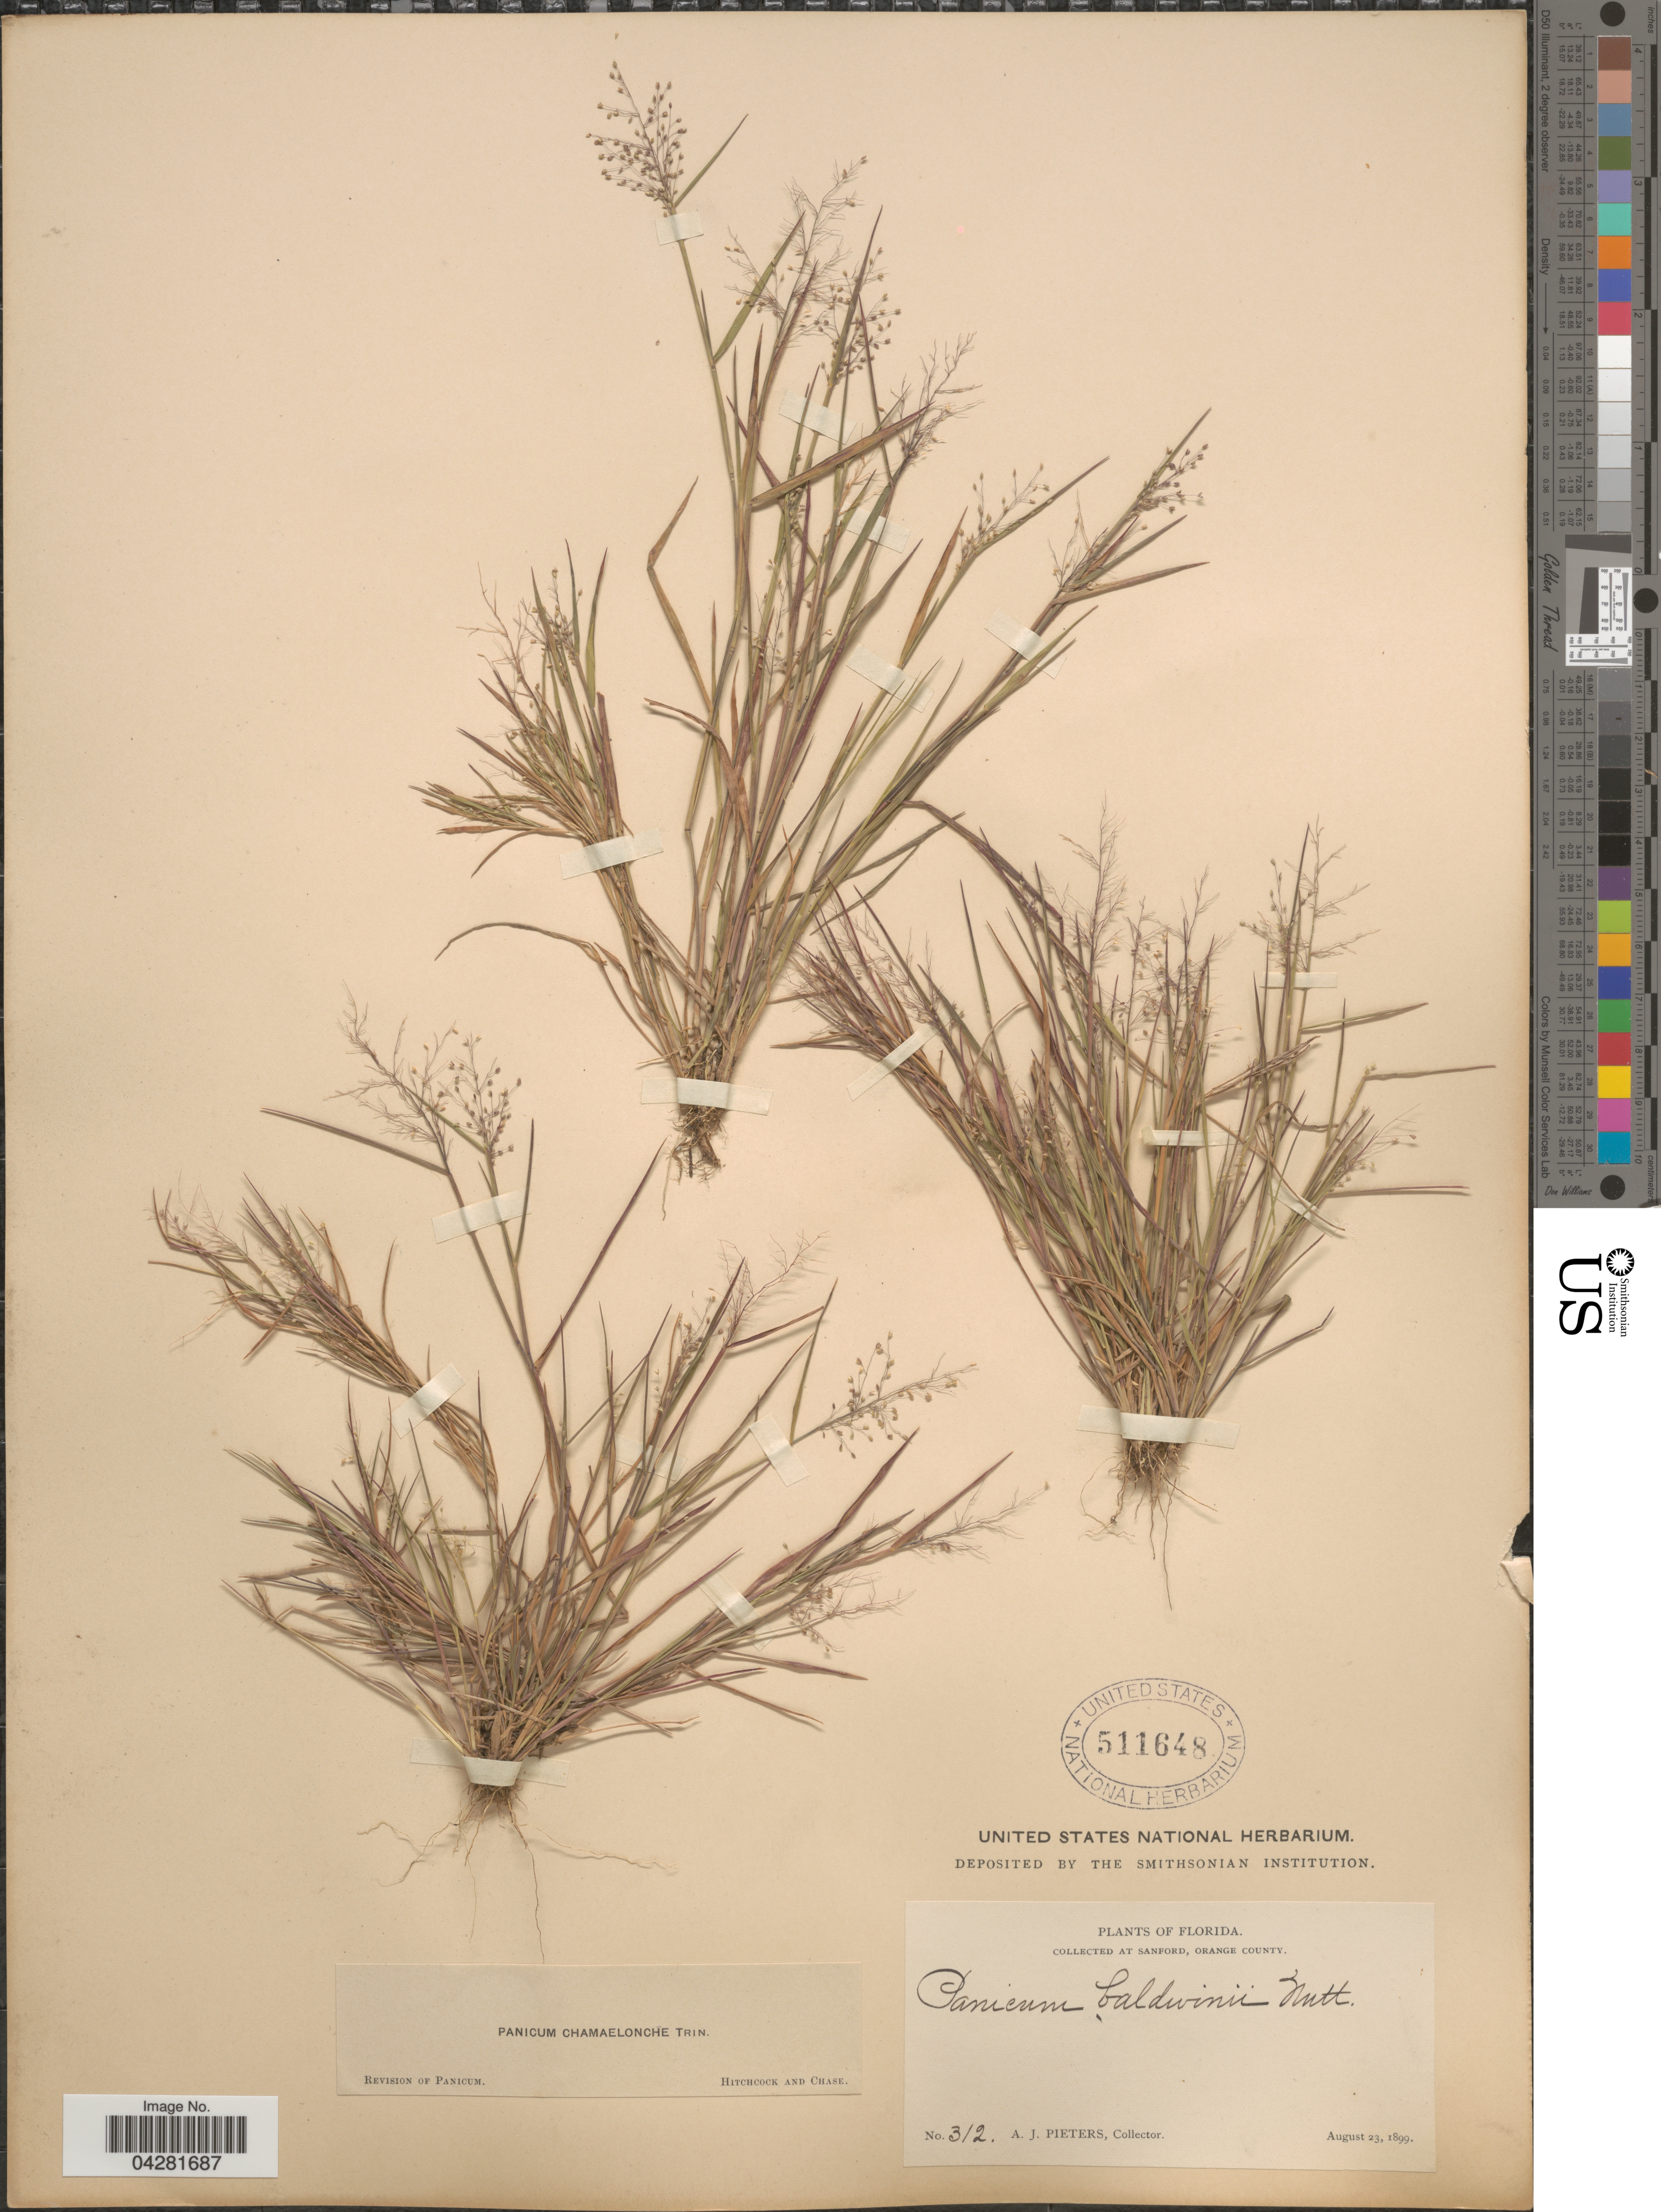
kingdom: Plantae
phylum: Tracheophyta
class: Liliopsida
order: Poales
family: Poaceae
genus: Dichanthelium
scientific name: Dichanthelium ensifolium var. ensifolium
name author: (Baldwin ex Elliot) Gould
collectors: A. Pieters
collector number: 312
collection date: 1899-08-23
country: United States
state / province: Florida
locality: At Sanford, Orange County.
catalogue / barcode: US 511648